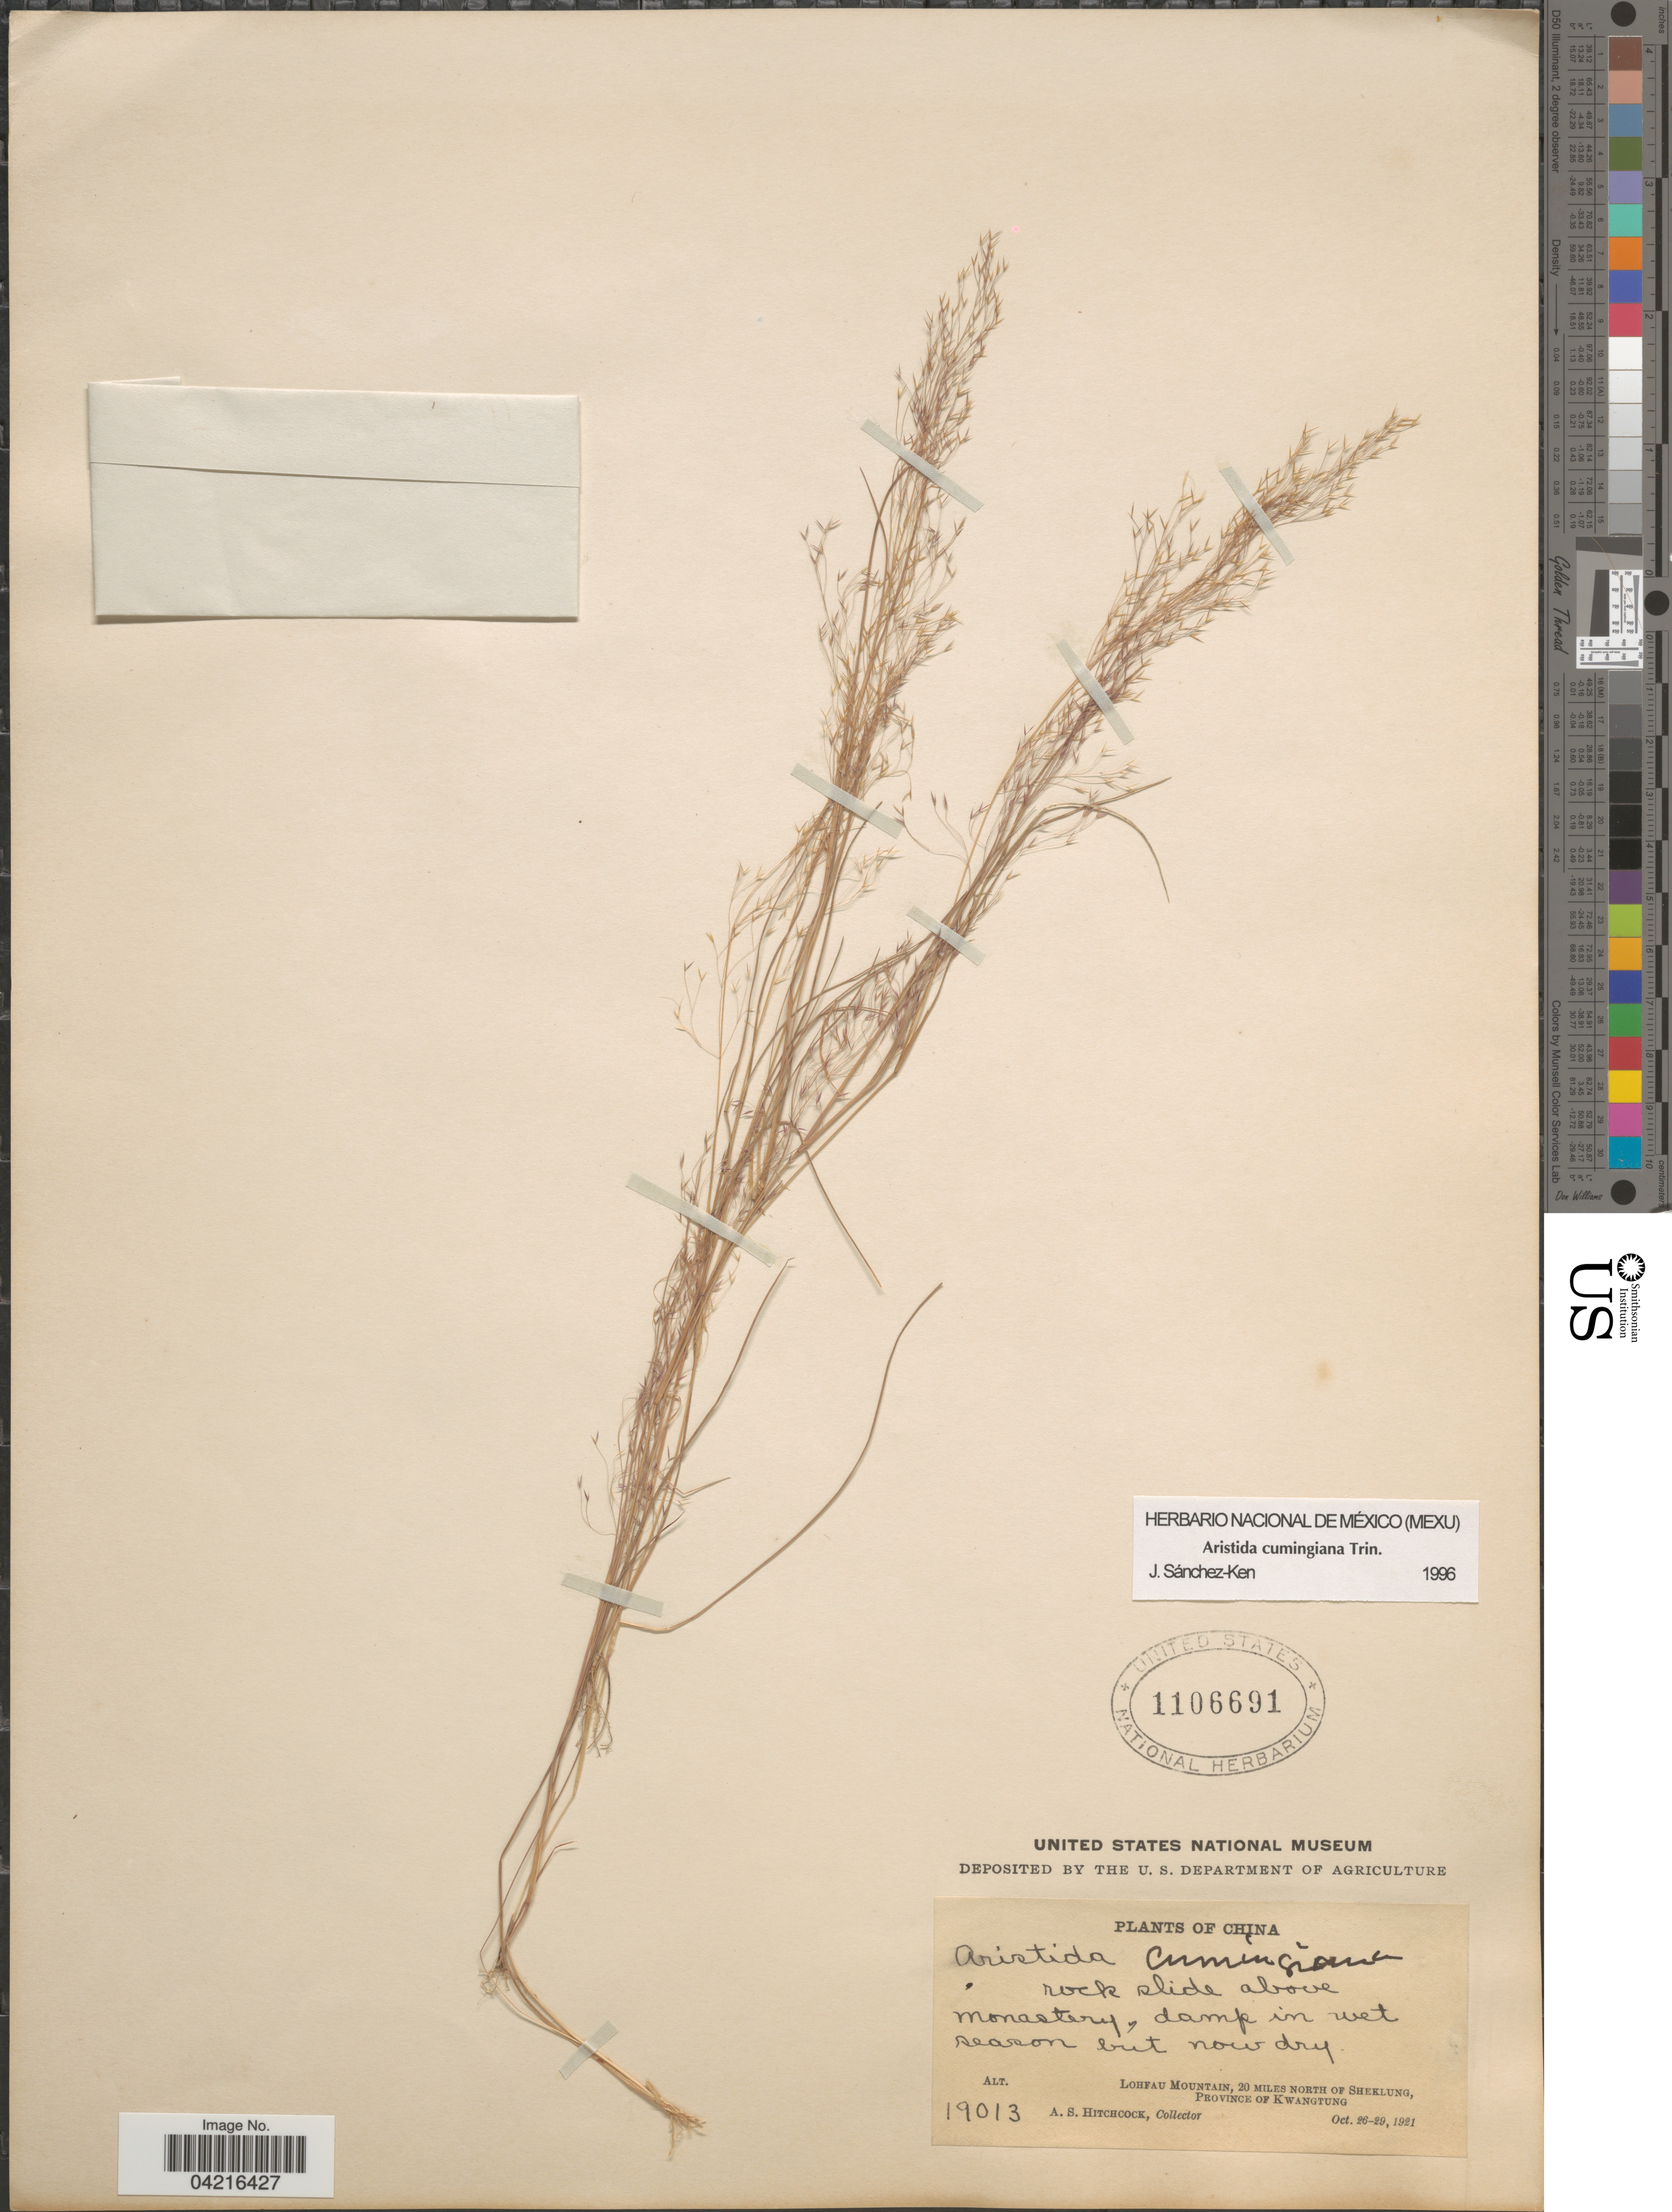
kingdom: Plantae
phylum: Tracheophyta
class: Liliopsida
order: Poales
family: Poaceae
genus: Aristida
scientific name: Aristida cumingiana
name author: Trin. & Rupr.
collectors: A. S. Hitchcock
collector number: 19013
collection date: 1921-10-26/1921-10-29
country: China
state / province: Guangdong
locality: Rock slide above monastery. Lohfau Mountain, 20 Miles Of Sheklung, Province of Kwangtung.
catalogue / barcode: US 1106691